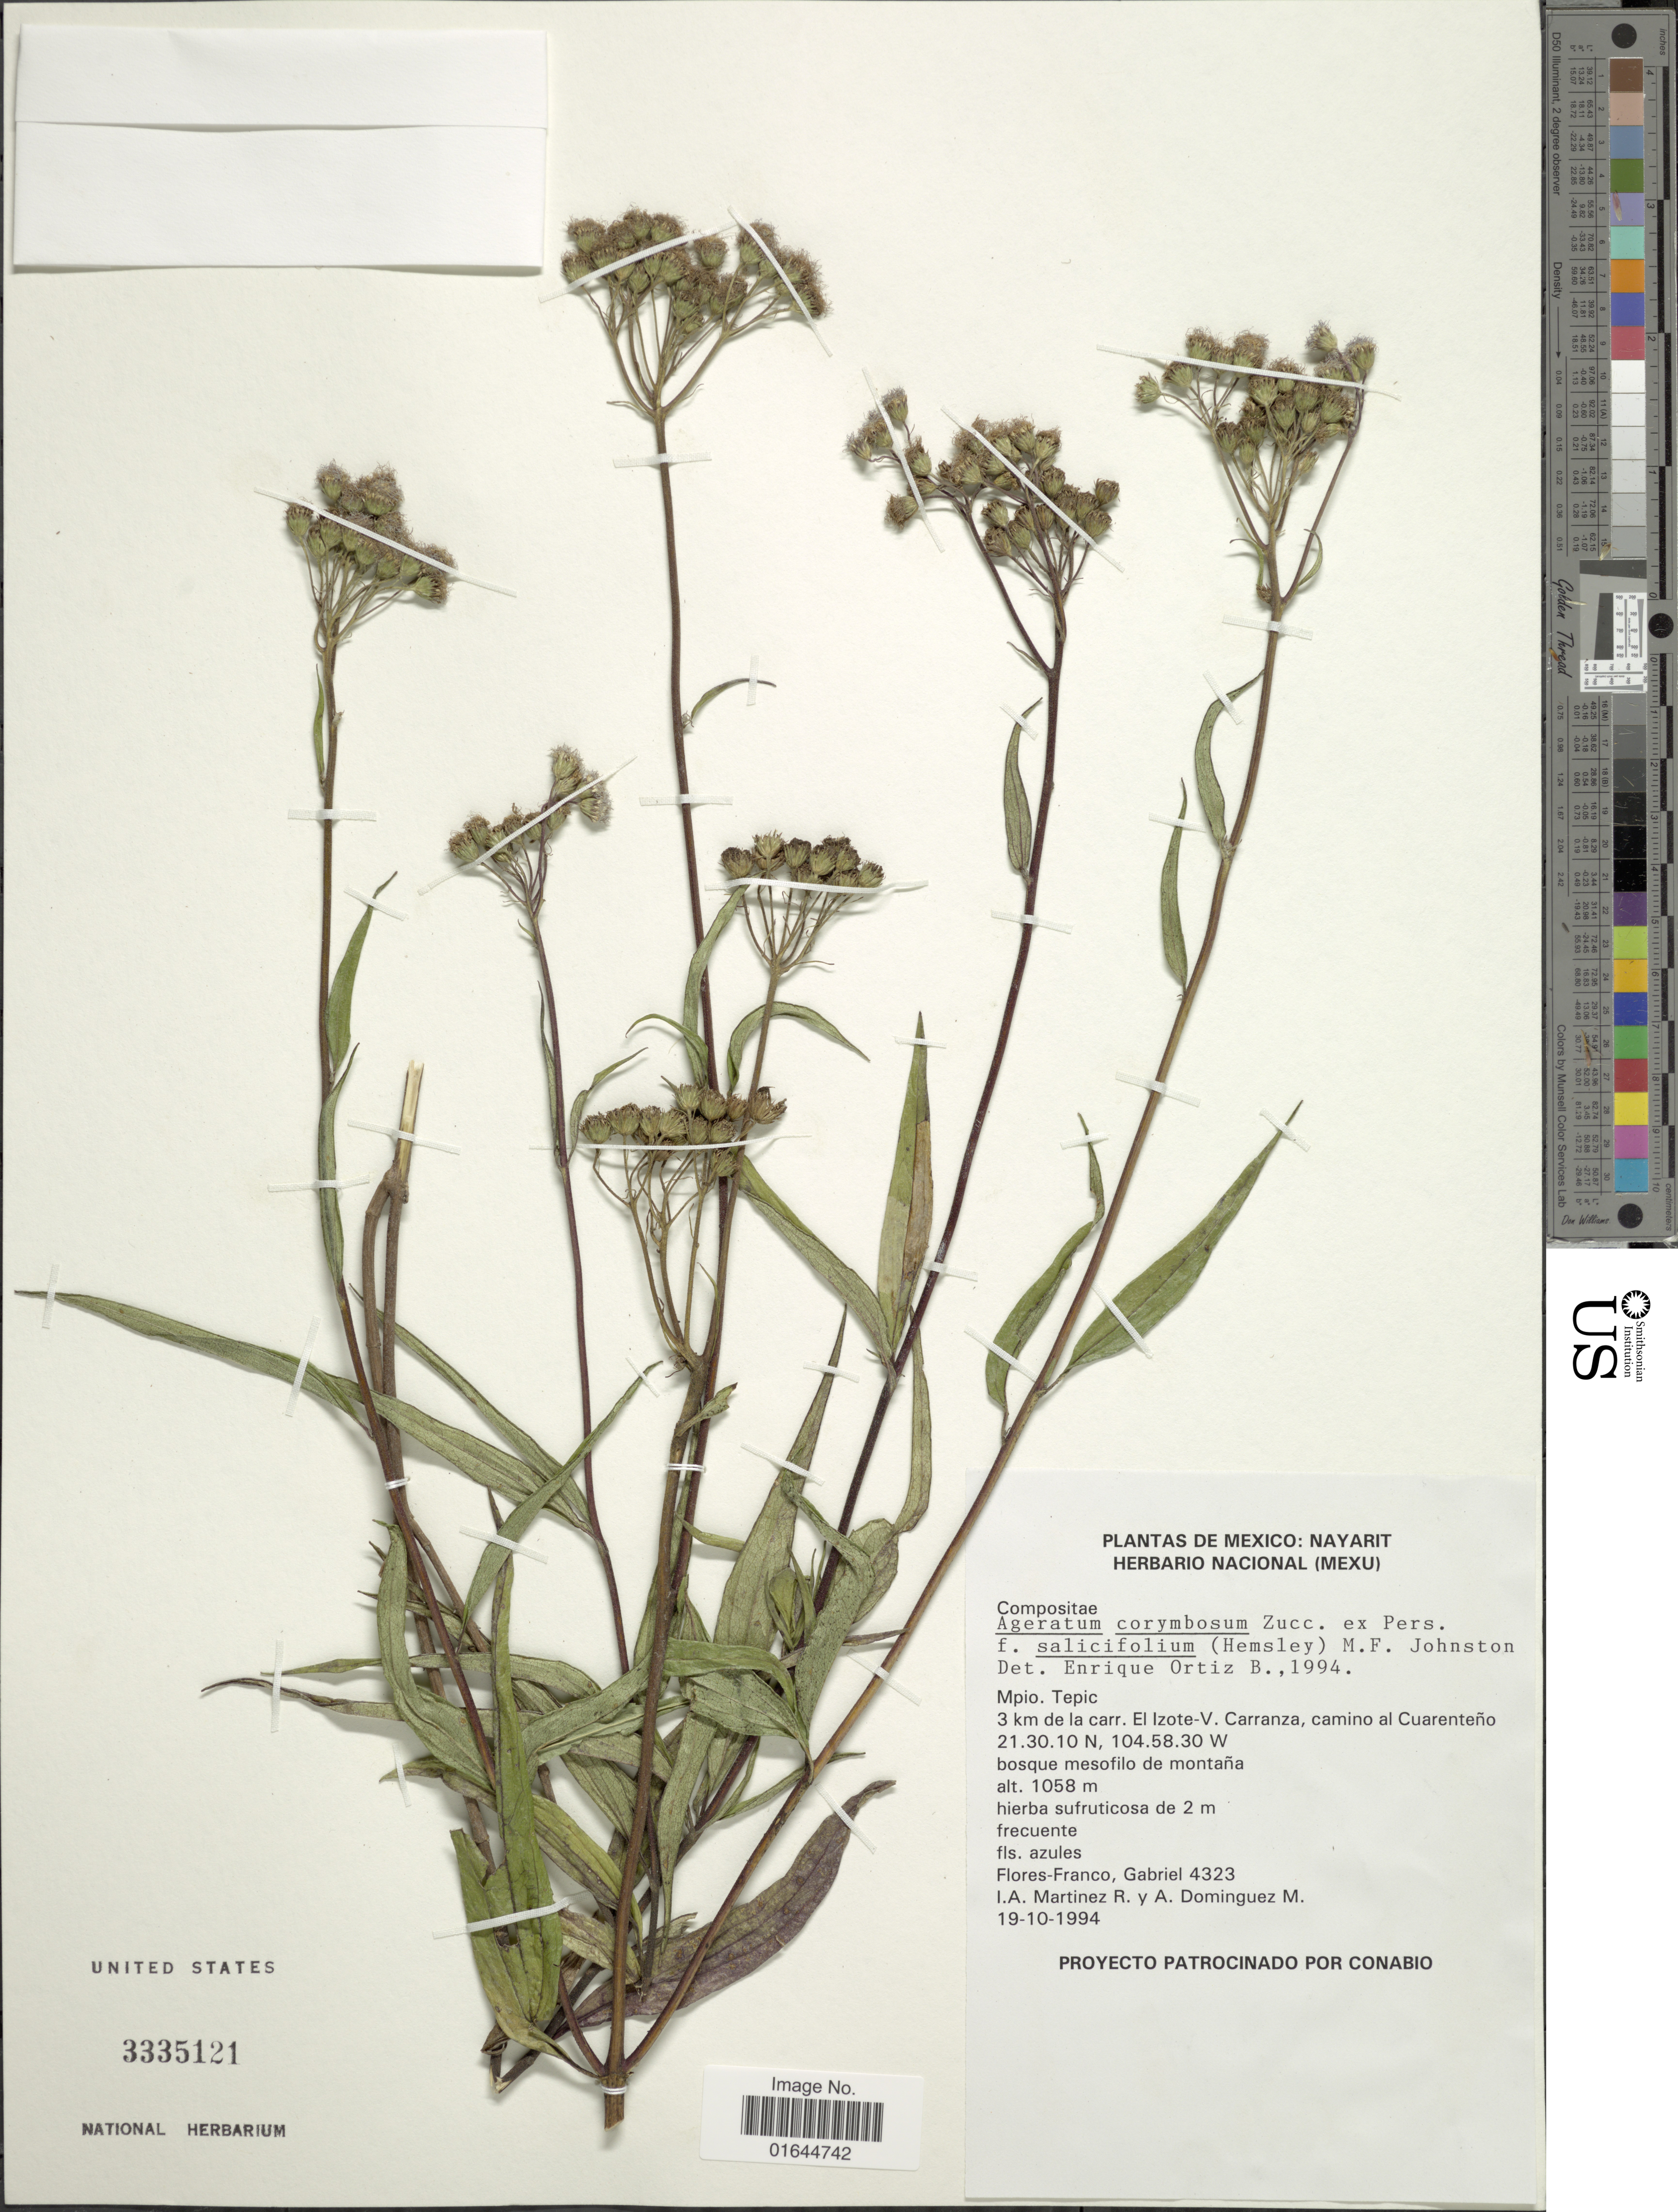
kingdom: Plantae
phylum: Tracheophyta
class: Magnoliopsida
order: Asterales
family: Asteraceae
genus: Ageratum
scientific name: Ageratum corymbosum f. salicifolium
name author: (Hemsl.) M.F. Johnson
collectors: G. Flores F., I. A. Martinez R. & A. Dominguez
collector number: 4323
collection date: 1994-10-19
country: Mexico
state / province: Nayarit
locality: Mexico, Nayarit, Mpio. Tepic, 3 km de la carr. El Izote-V. Carranza, camino al Cuarenteño.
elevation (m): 1058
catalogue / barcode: US 3335121